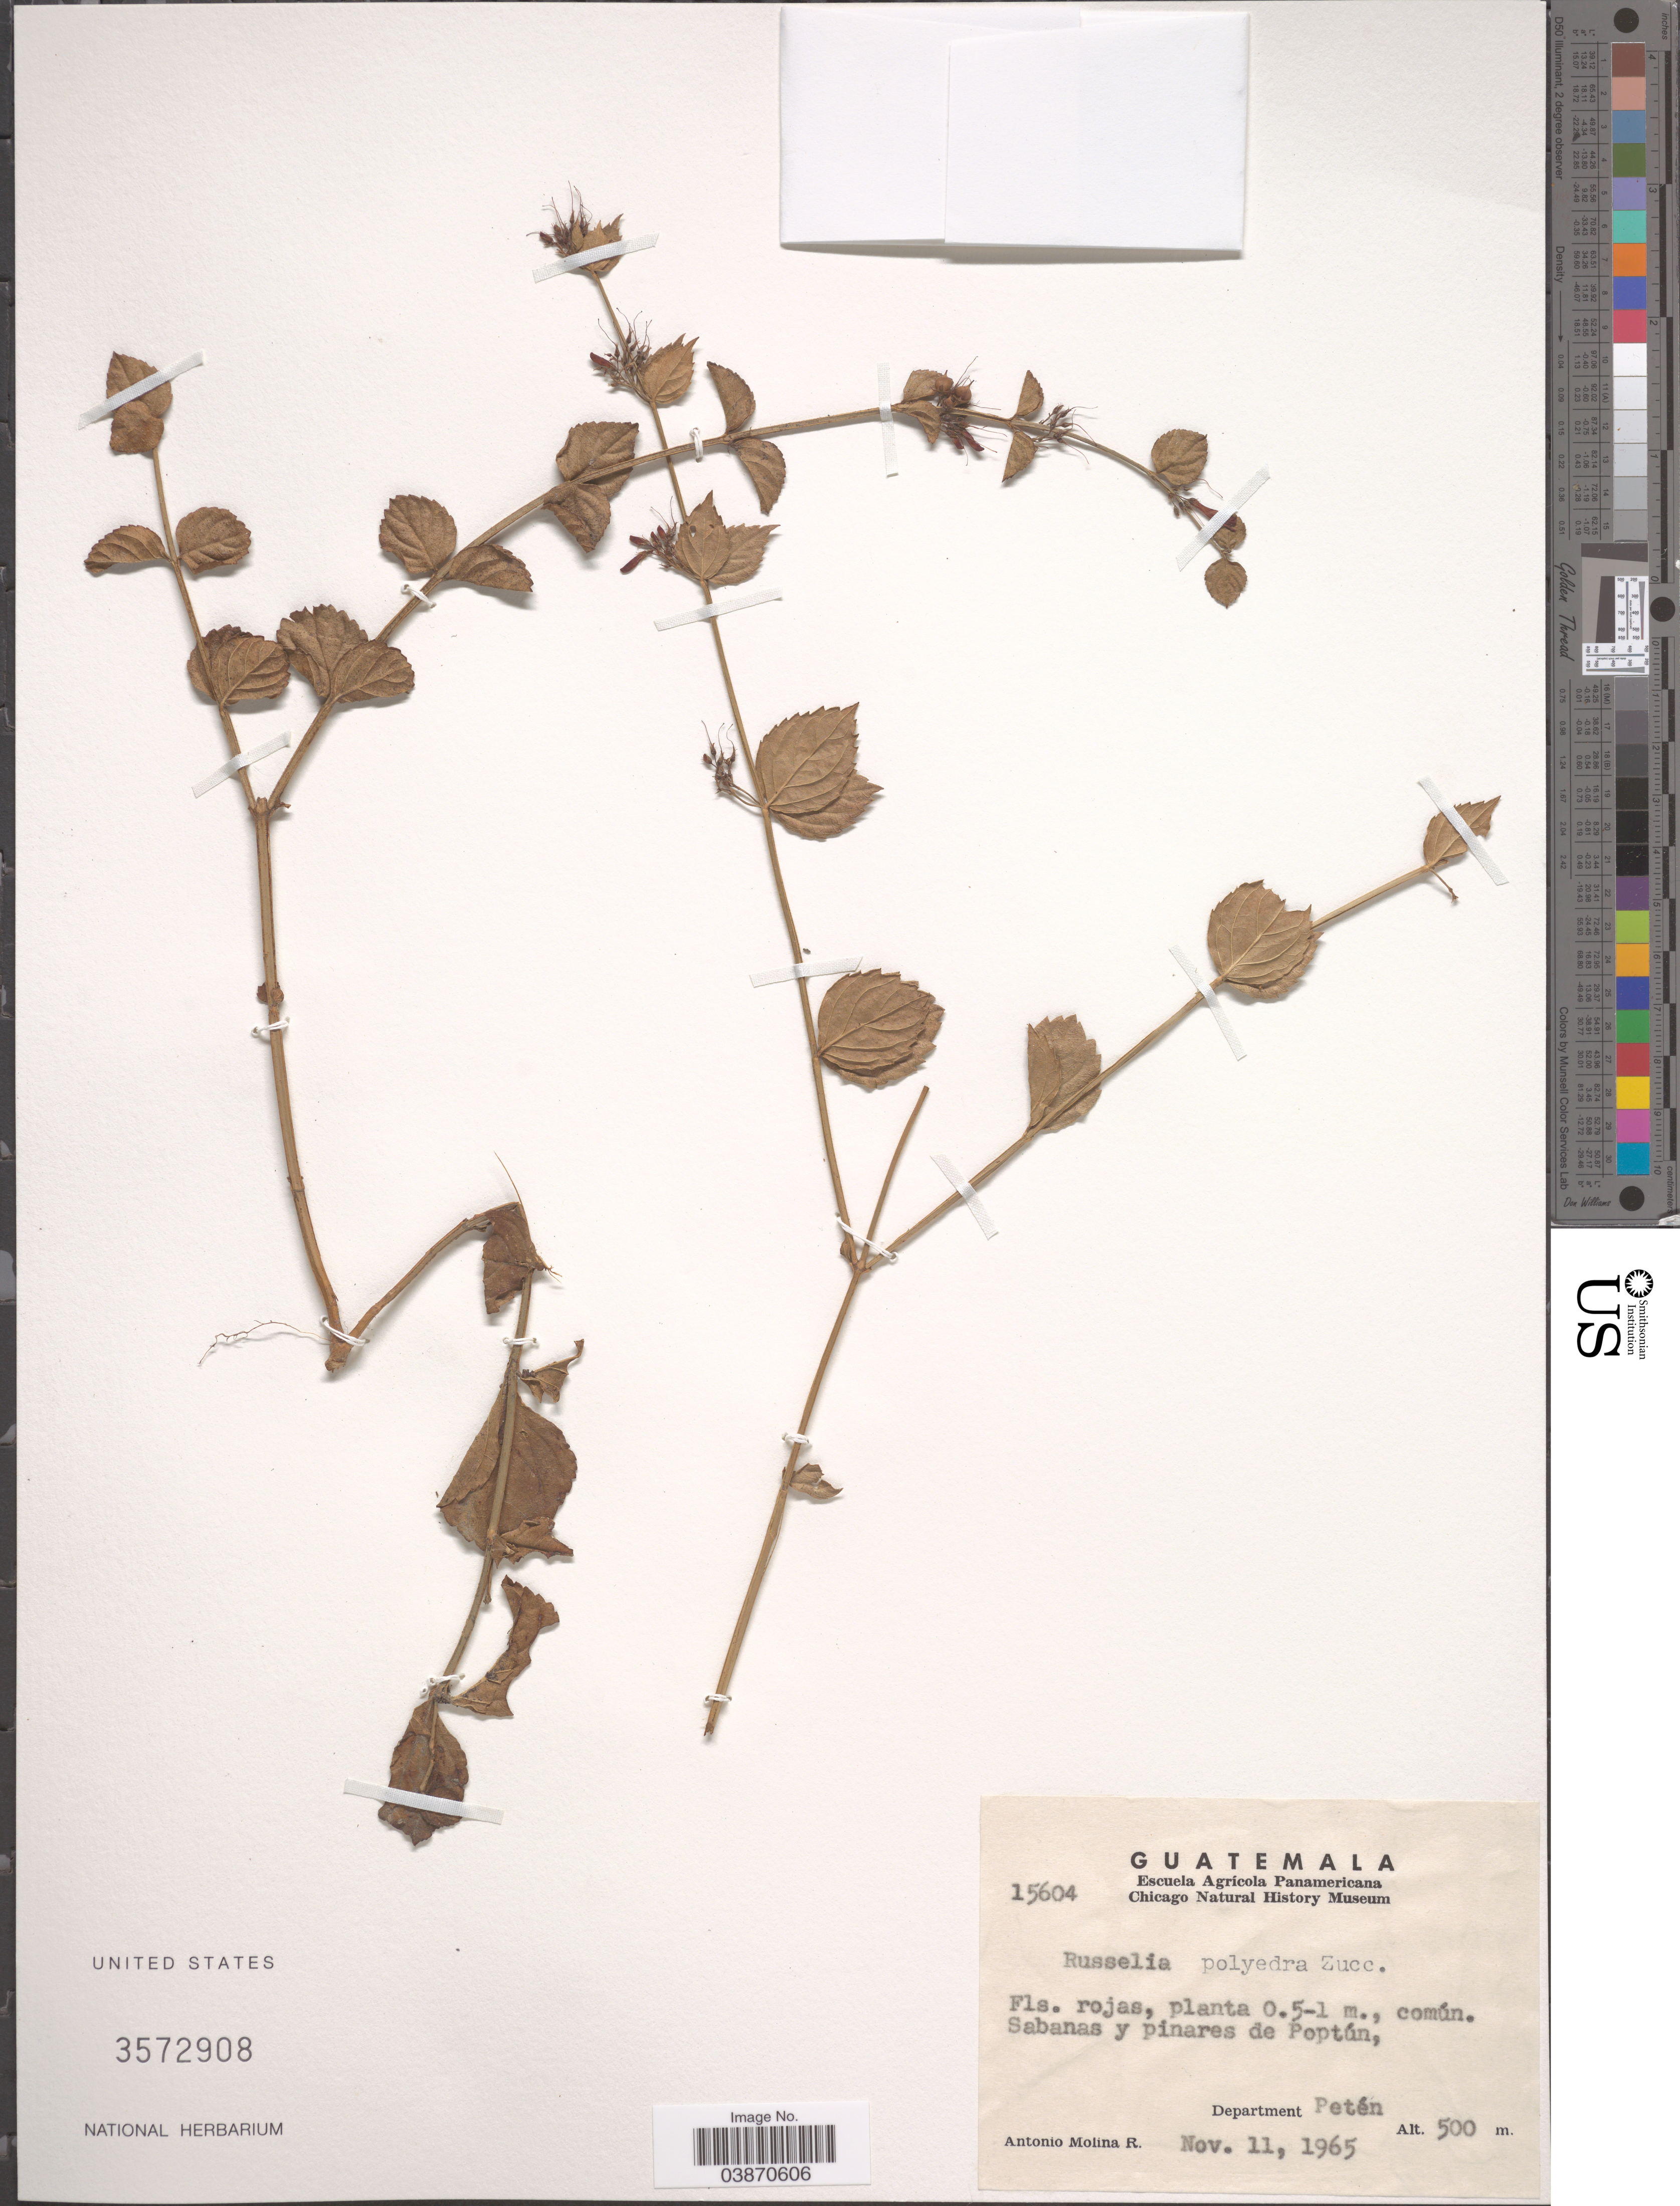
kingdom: Plantae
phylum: Tracheophyta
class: Magnoliopsida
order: Lamiales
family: Plantaginaceae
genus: Russelia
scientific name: Russelia polyedra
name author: Zucc.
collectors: A. Molina R.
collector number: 15604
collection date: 1965-11-11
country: Guatemala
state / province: El Peten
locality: Sabanas y pinares de Poptùn, Department Petén.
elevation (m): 500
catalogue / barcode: US 3572908